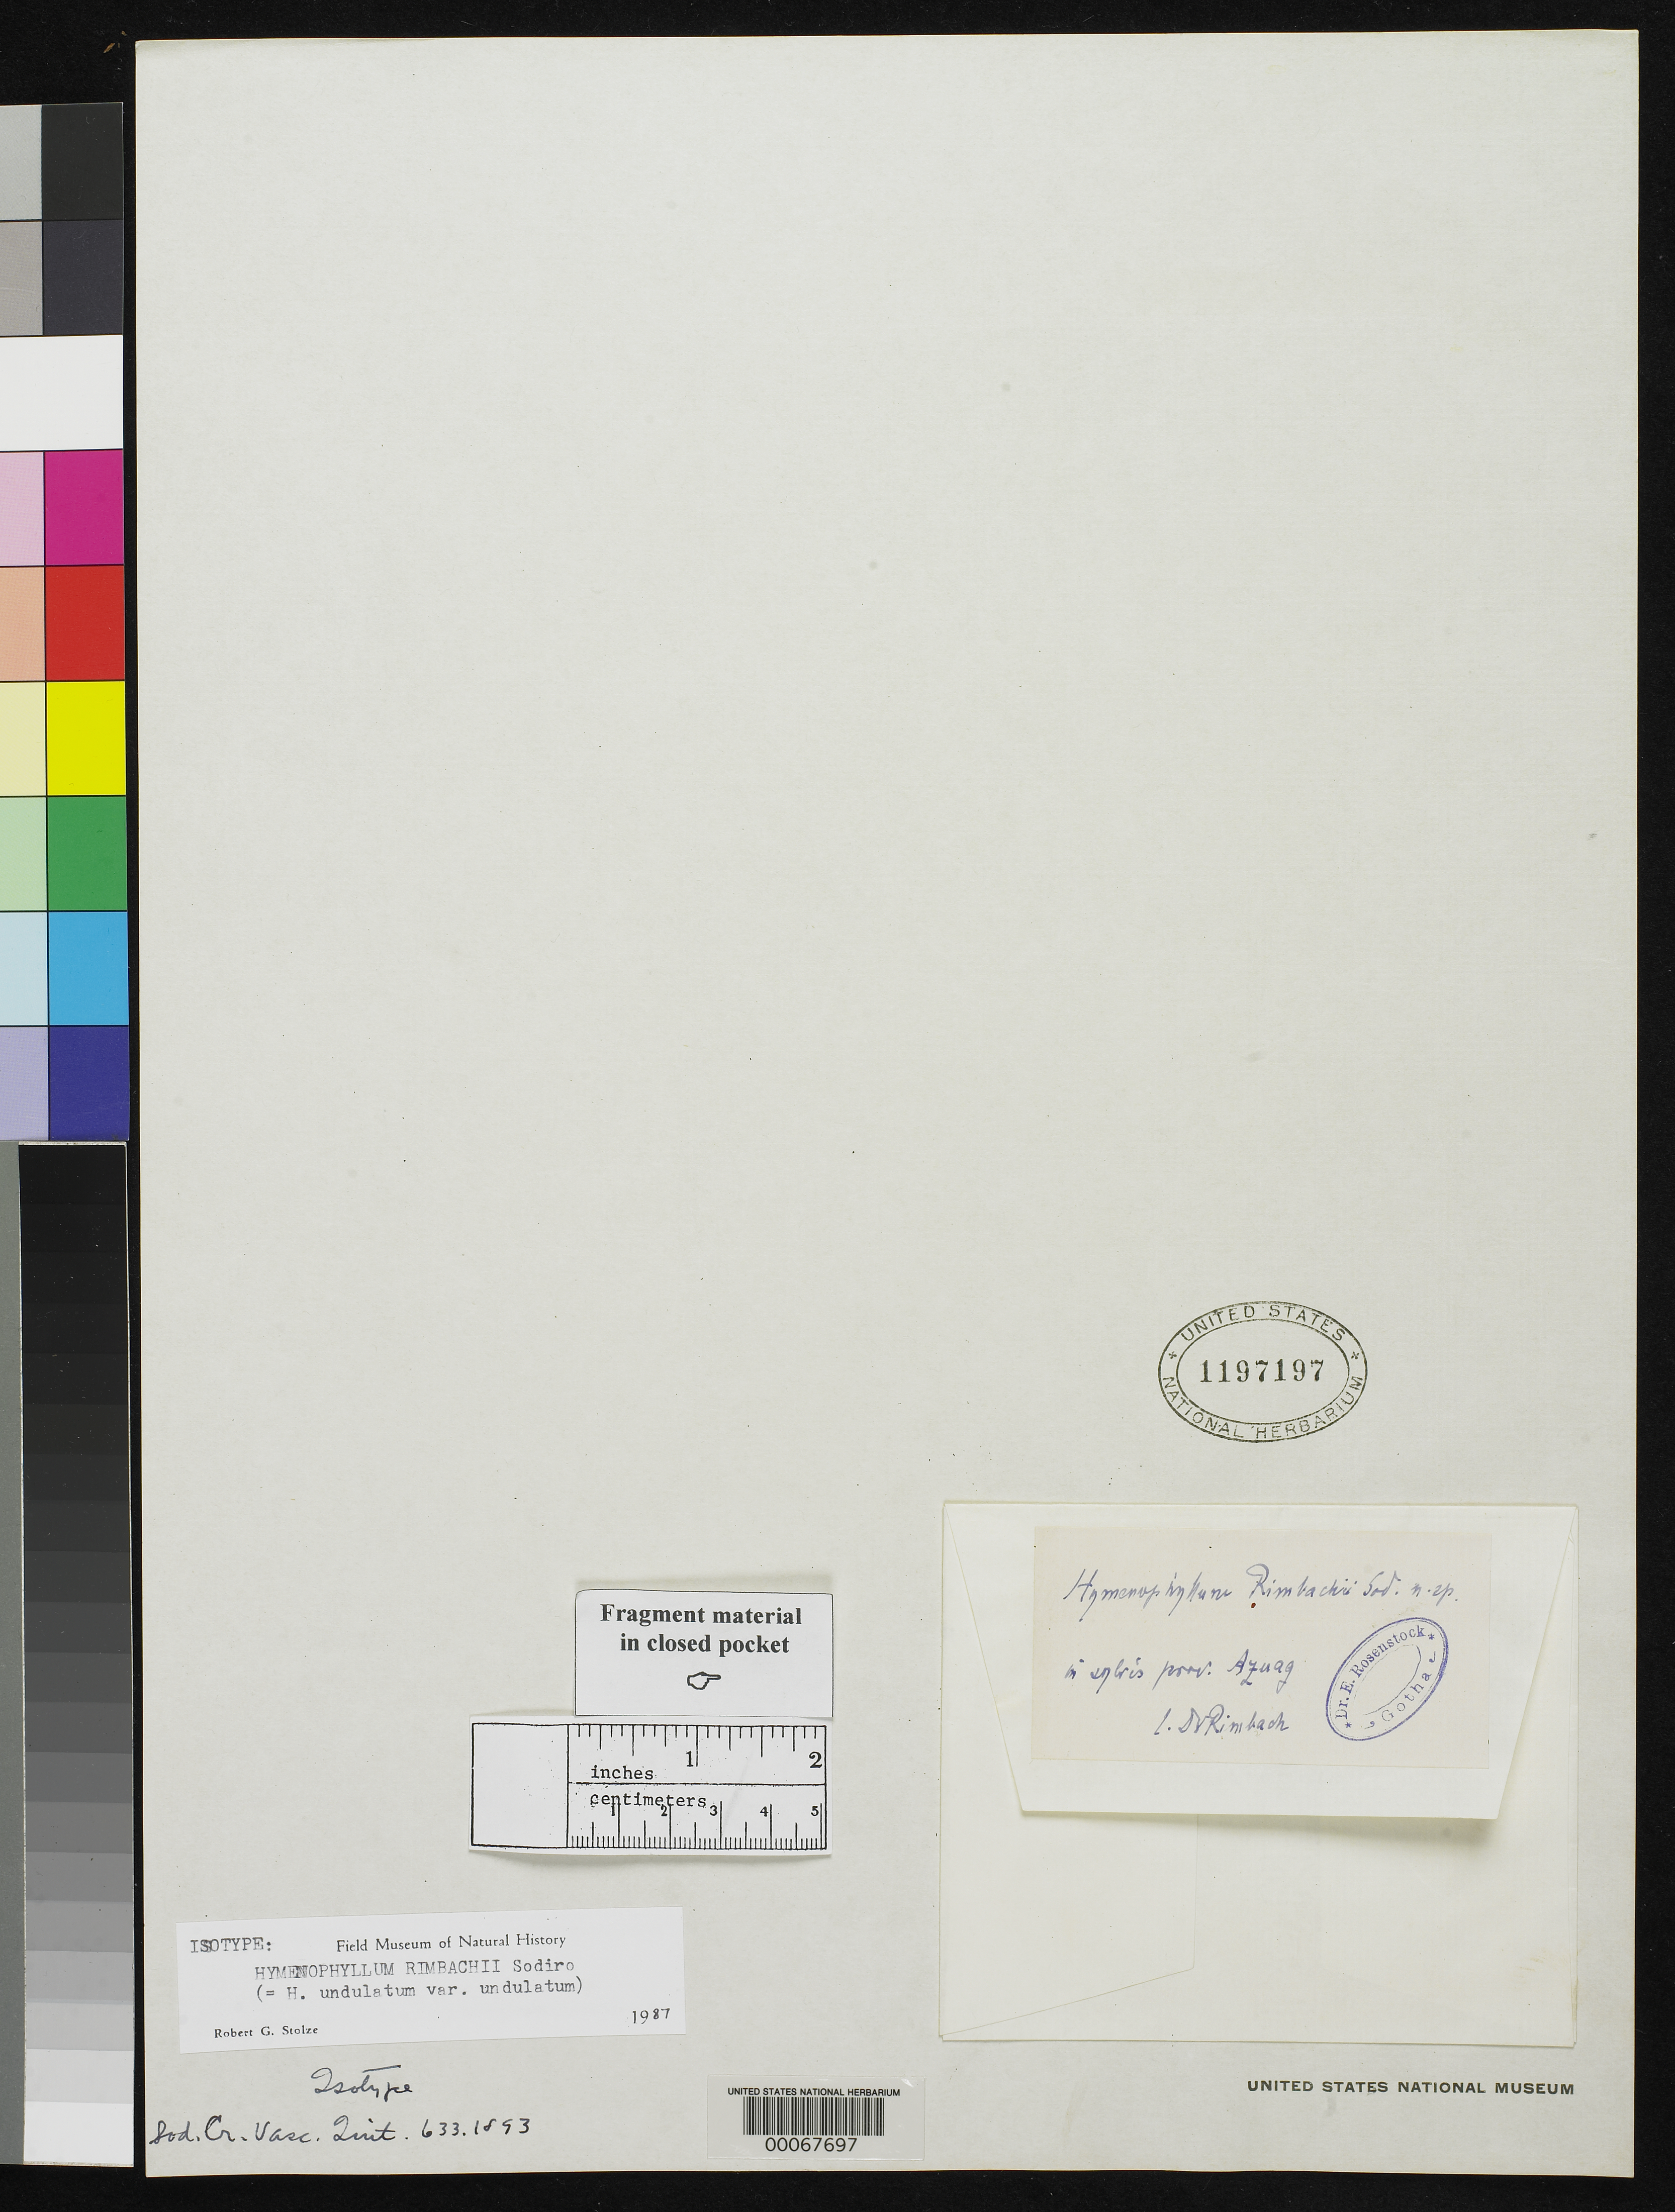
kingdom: Plantae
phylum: Tracheophyta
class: Polypodiopsida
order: Hymenophyllales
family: Hymenophyllaceae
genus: Hymenophyllum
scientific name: Hymenophyllum rimbachii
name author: Sodiro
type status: Type Collection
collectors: A. Rimbach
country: Ecuador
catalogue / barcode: US 1197197